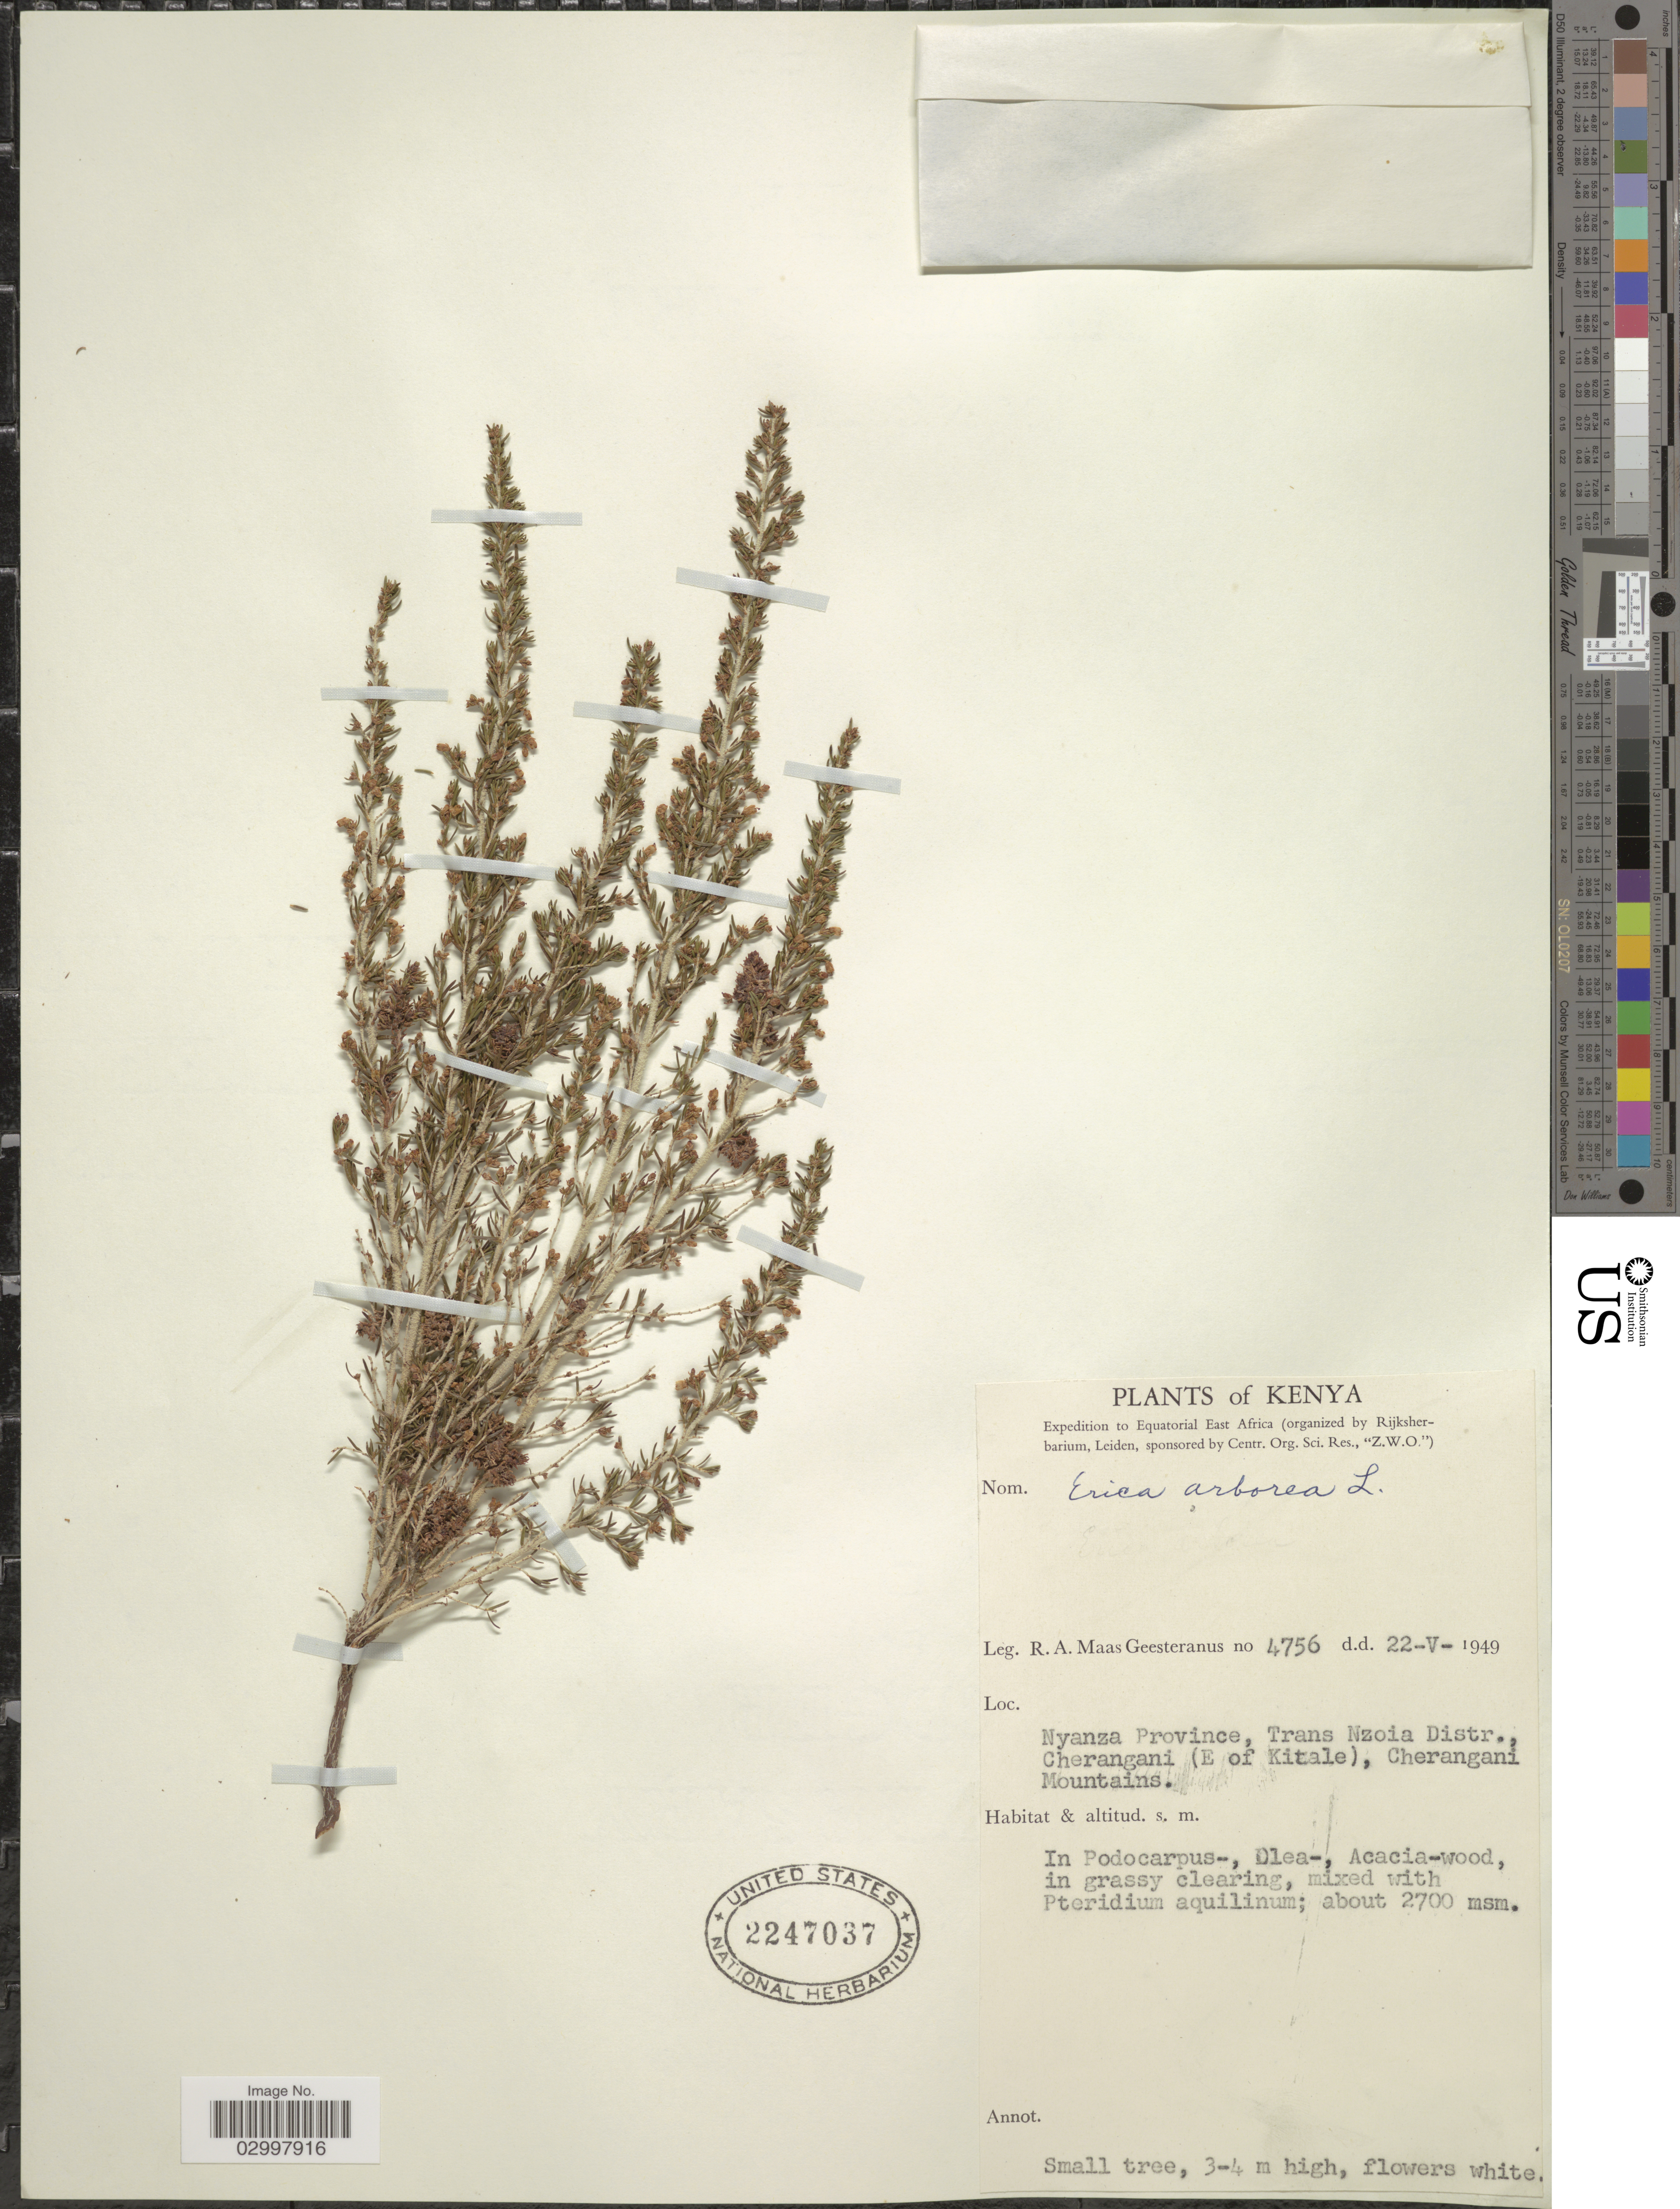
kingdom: Plantae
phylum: Tracheophyta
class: Magnoliopsida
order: Ericales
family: Ericaceae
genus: Erica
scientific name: Erica arborea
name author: L.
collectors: R. A. Maas Geesteranus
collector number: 4756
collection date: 1949-05-22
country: Kenya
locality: Equatorial East Africa. Nyanza Province, Trans Nzoia Distr., Cherangani (E of Kitale), Cherangani Mountains.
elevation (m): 2700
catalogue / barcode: US 2247037